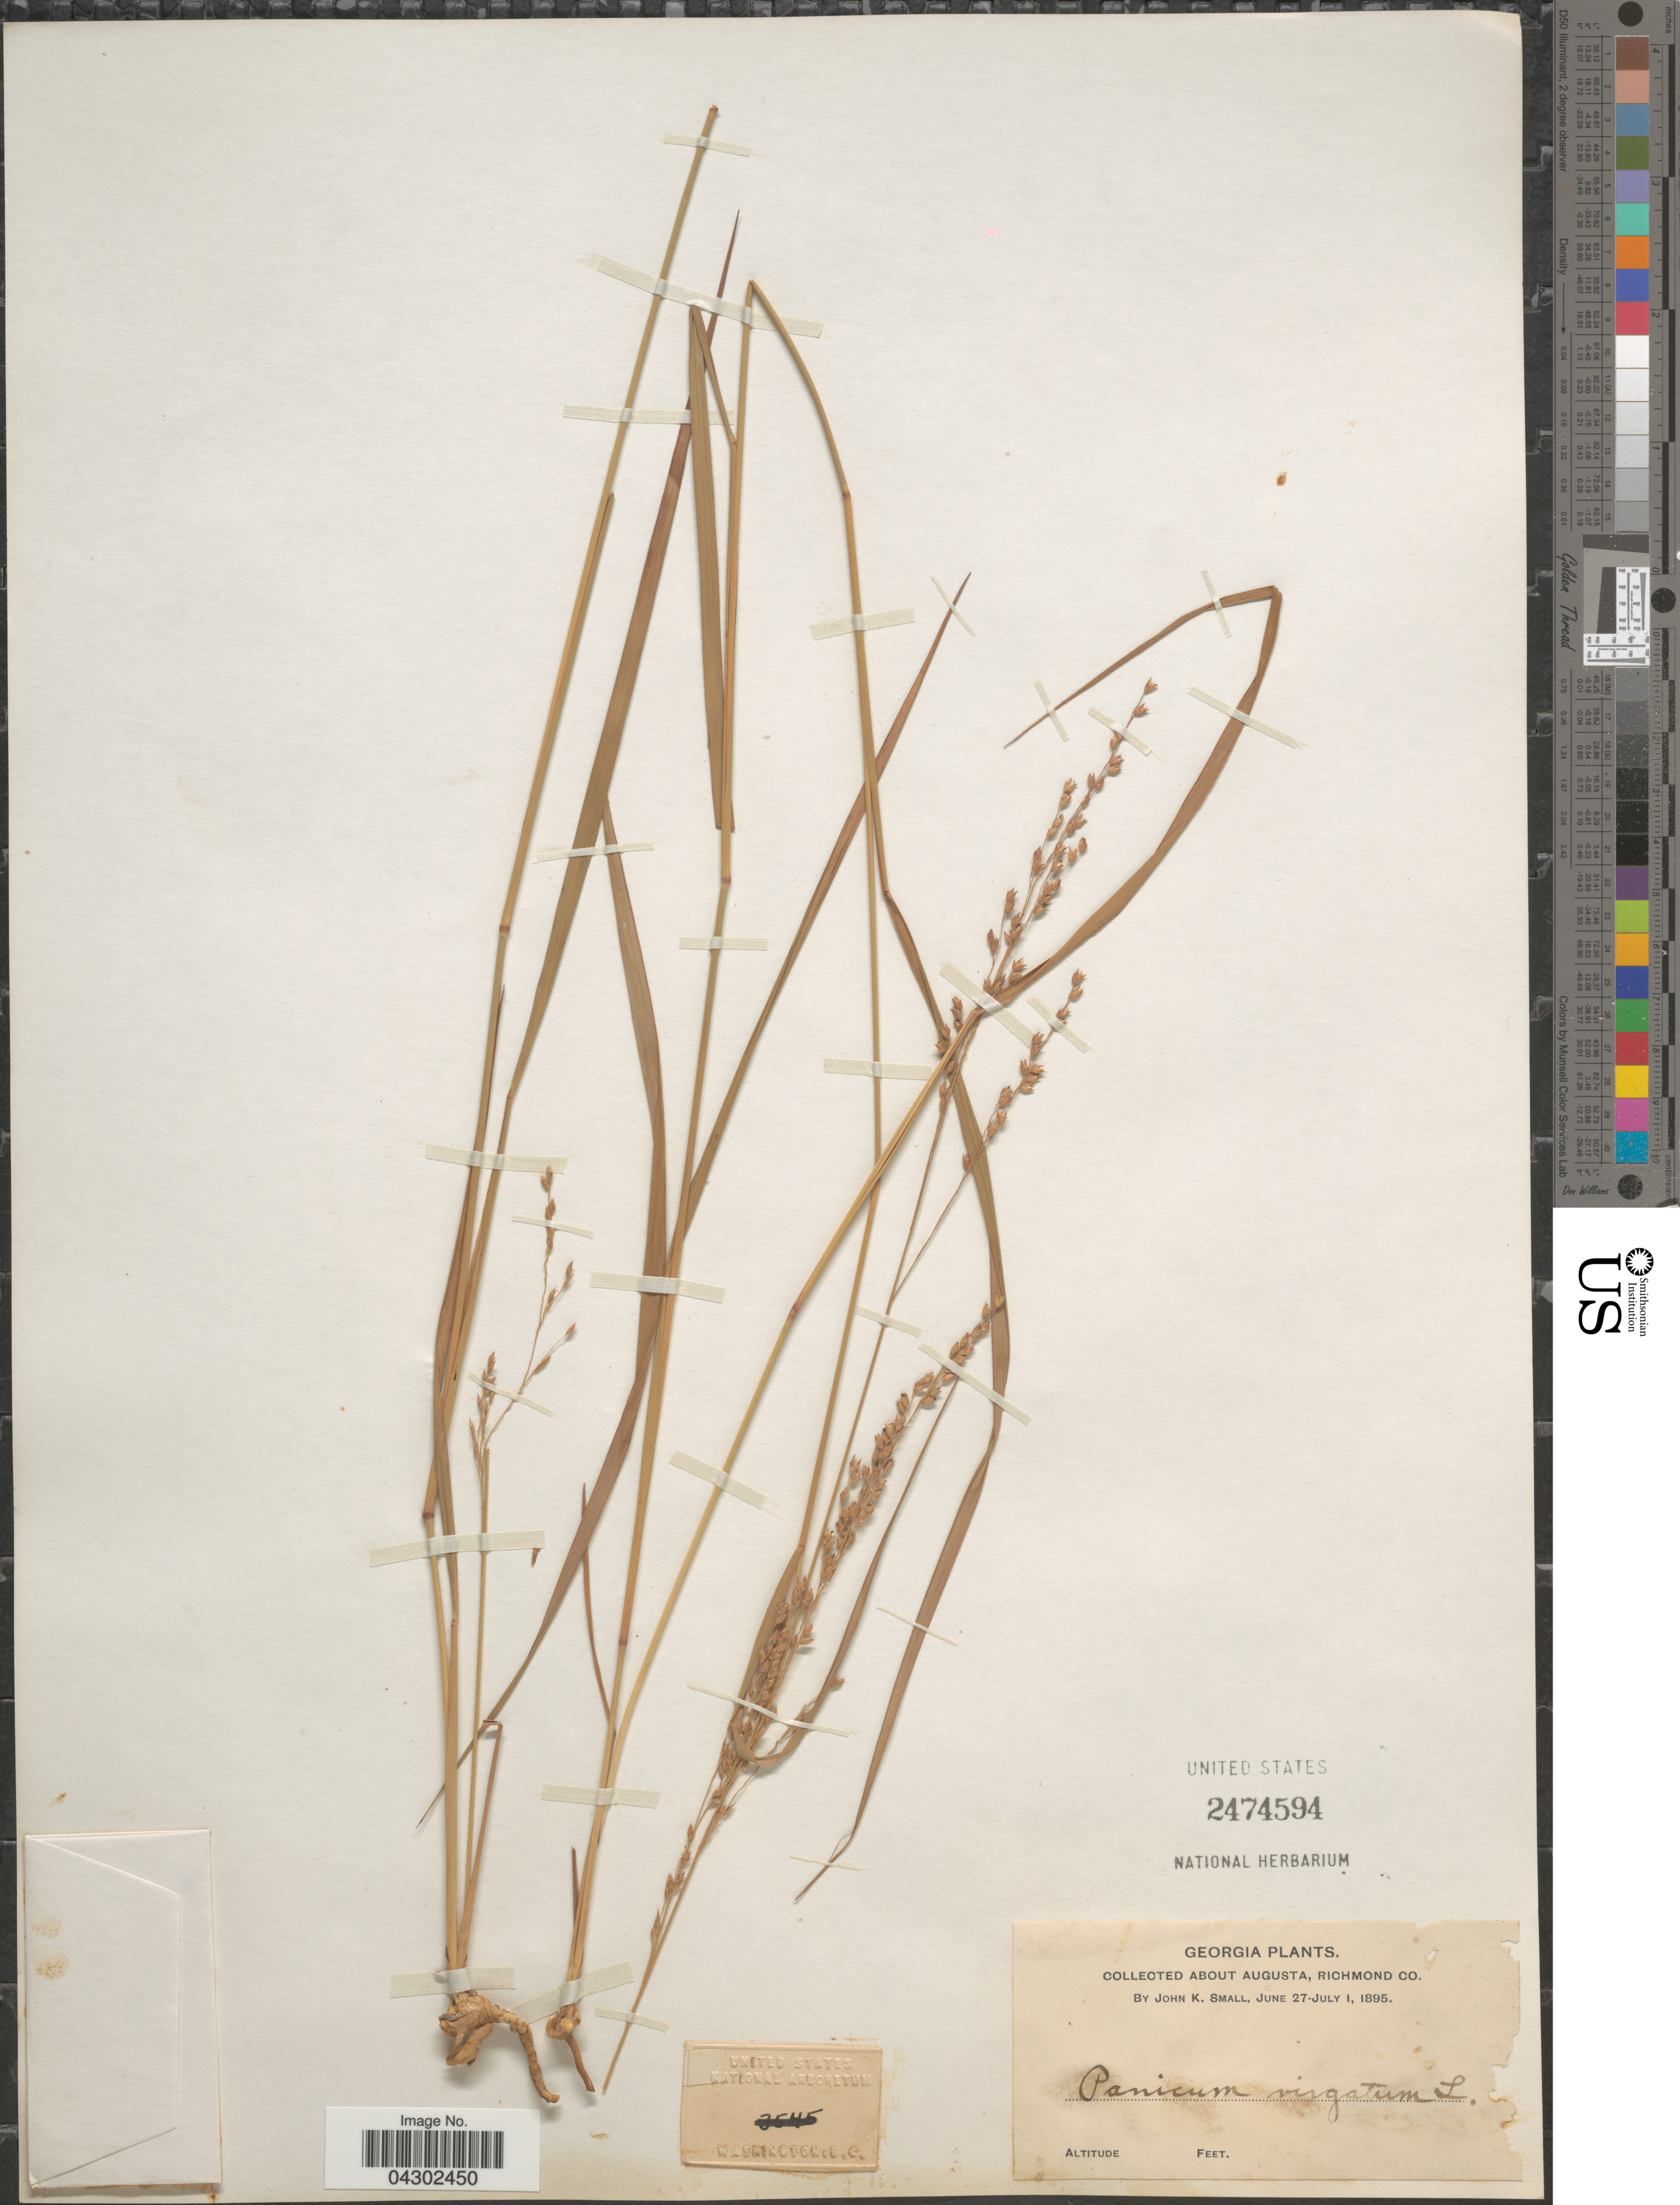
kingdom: Plantae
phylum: Tracheophyta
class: Liliopsida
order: Poales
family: Poaceae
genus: Panicum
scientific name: Panicum virgatum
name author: L.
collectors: J. K. Small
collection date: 1895-06-27/1895-07-01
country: United States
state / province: Georgia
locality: About Augusta, Richmond Co.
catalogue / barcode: US 2474594